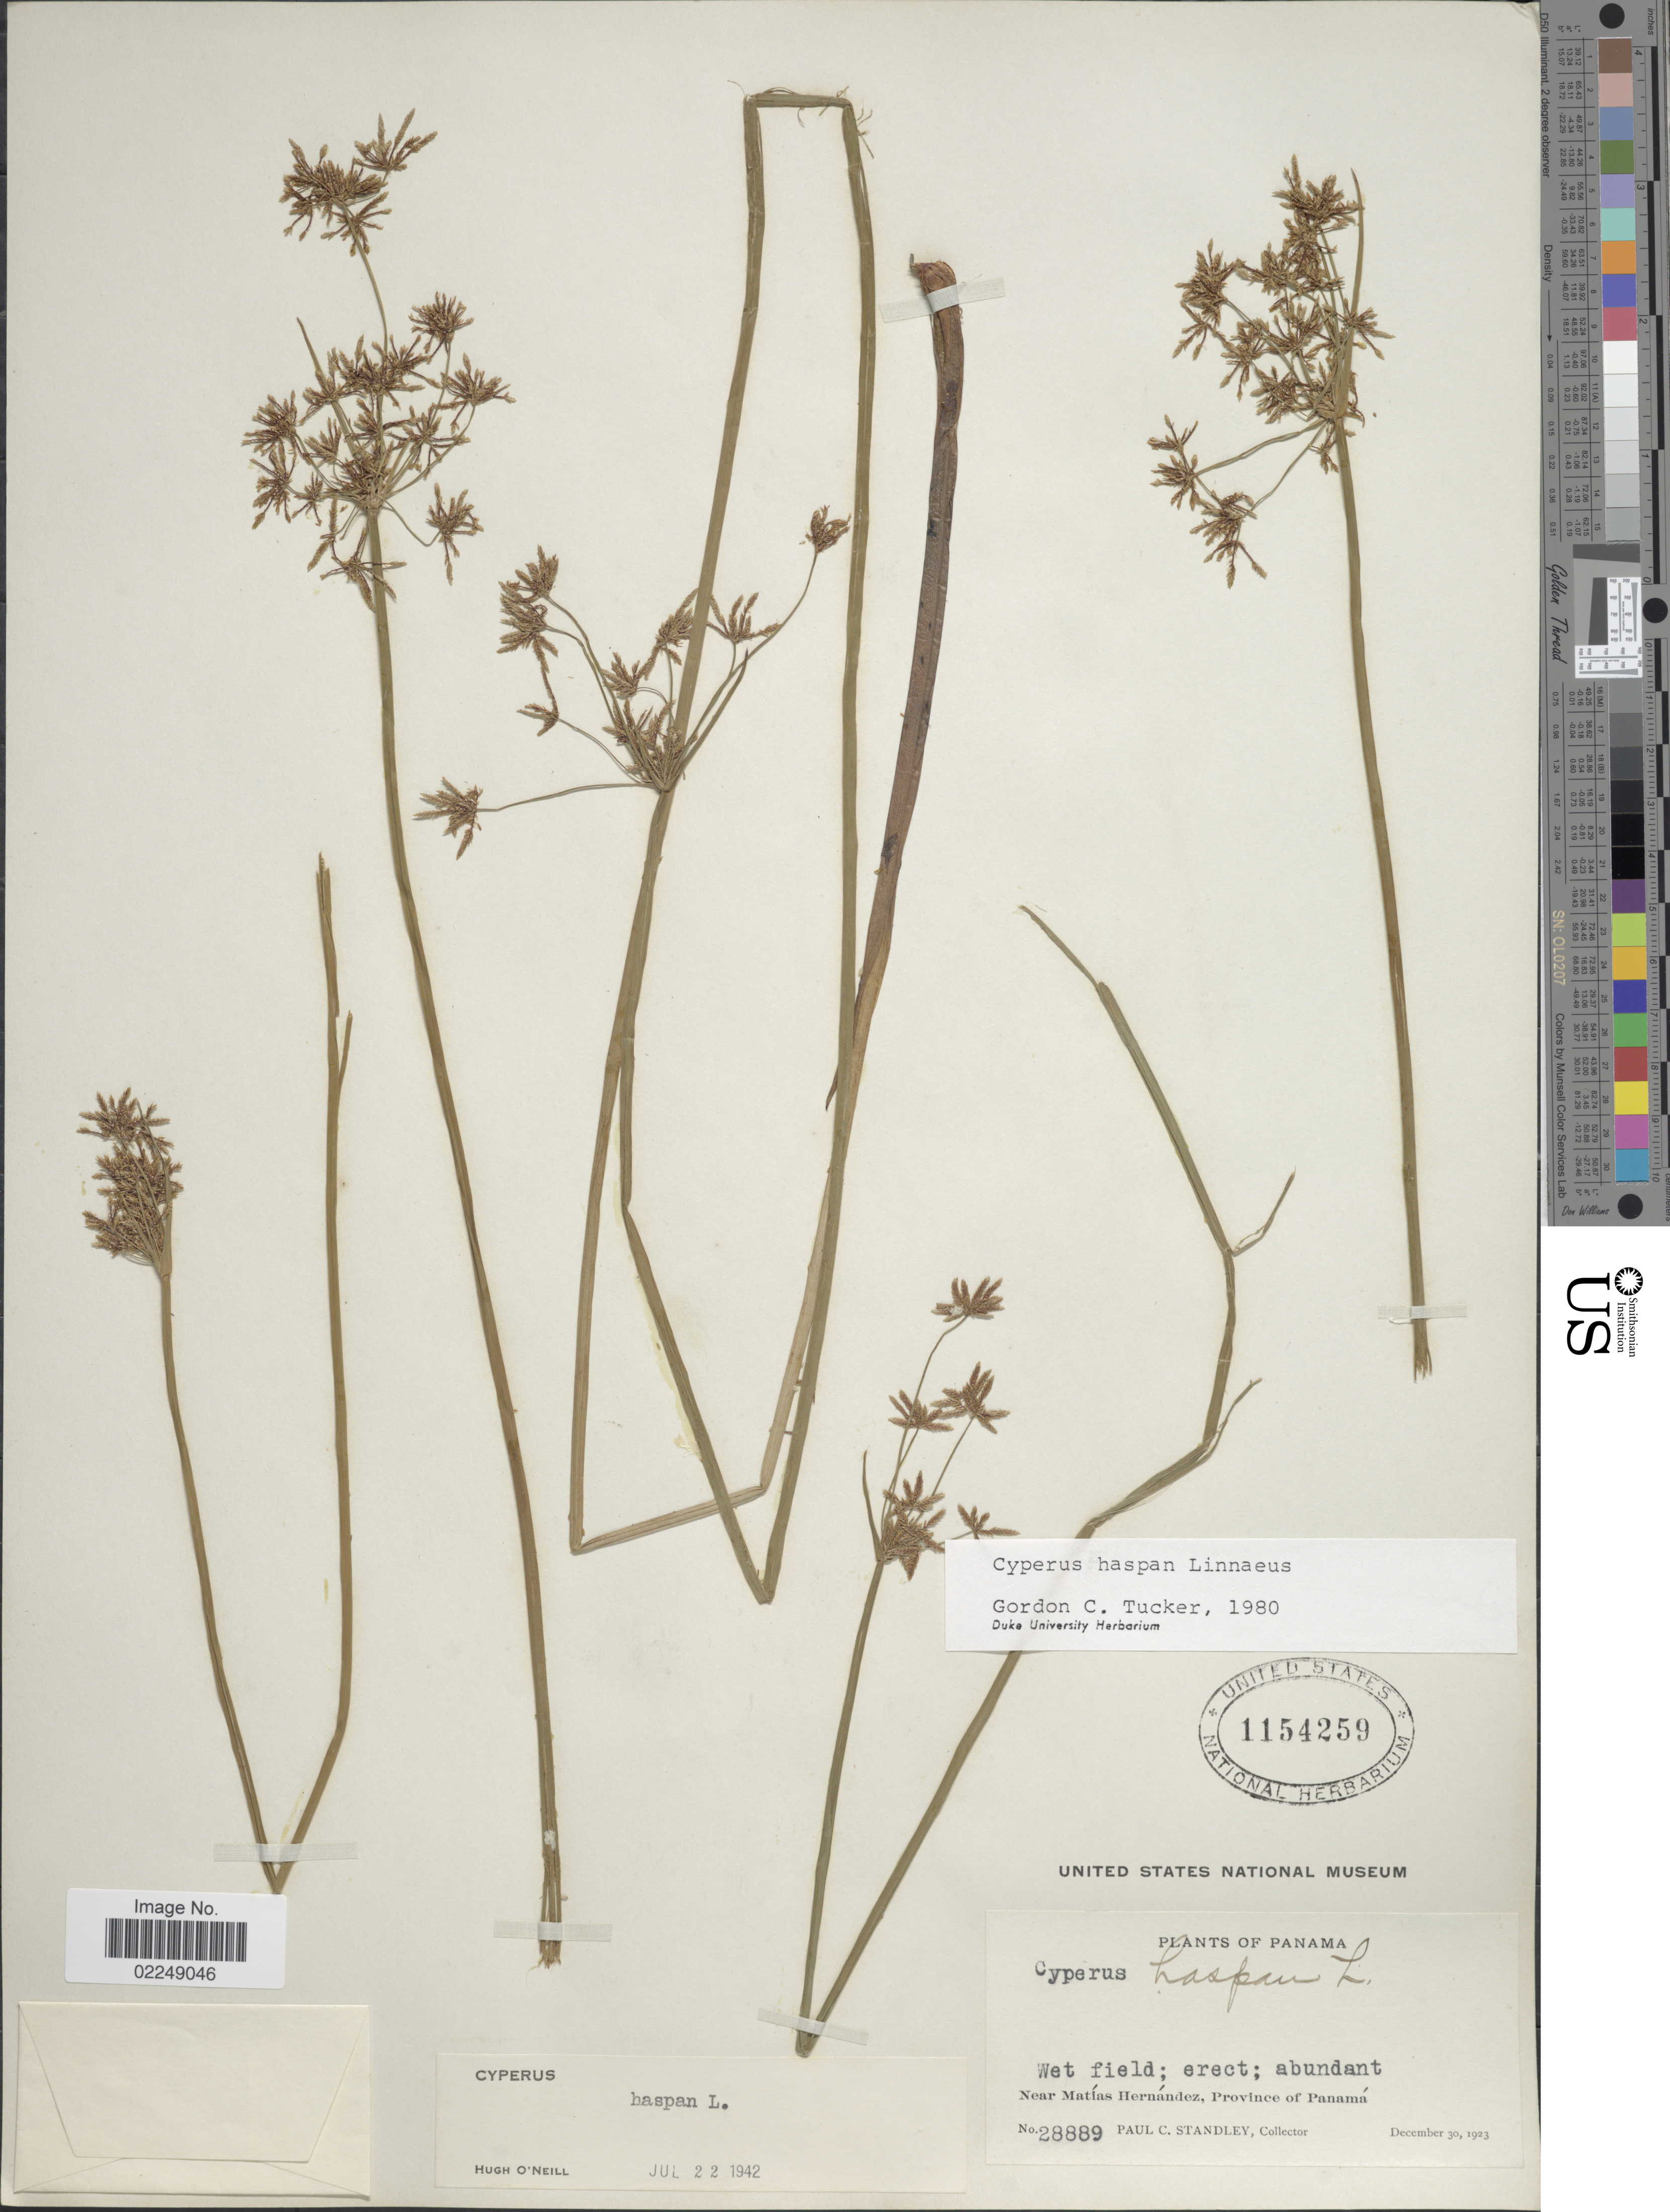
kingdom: Plantae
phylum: Tracheophyta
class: Liliopsida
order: Poales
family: Cyperaceae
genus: Cyperus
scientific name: Cyperus haspan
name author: L.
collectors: P. C. Standley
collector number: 28889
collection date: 1923-12-30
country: Panama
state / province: Panamá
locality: Near Matias Hernandez, Province of Panama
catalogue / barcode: US 1154259